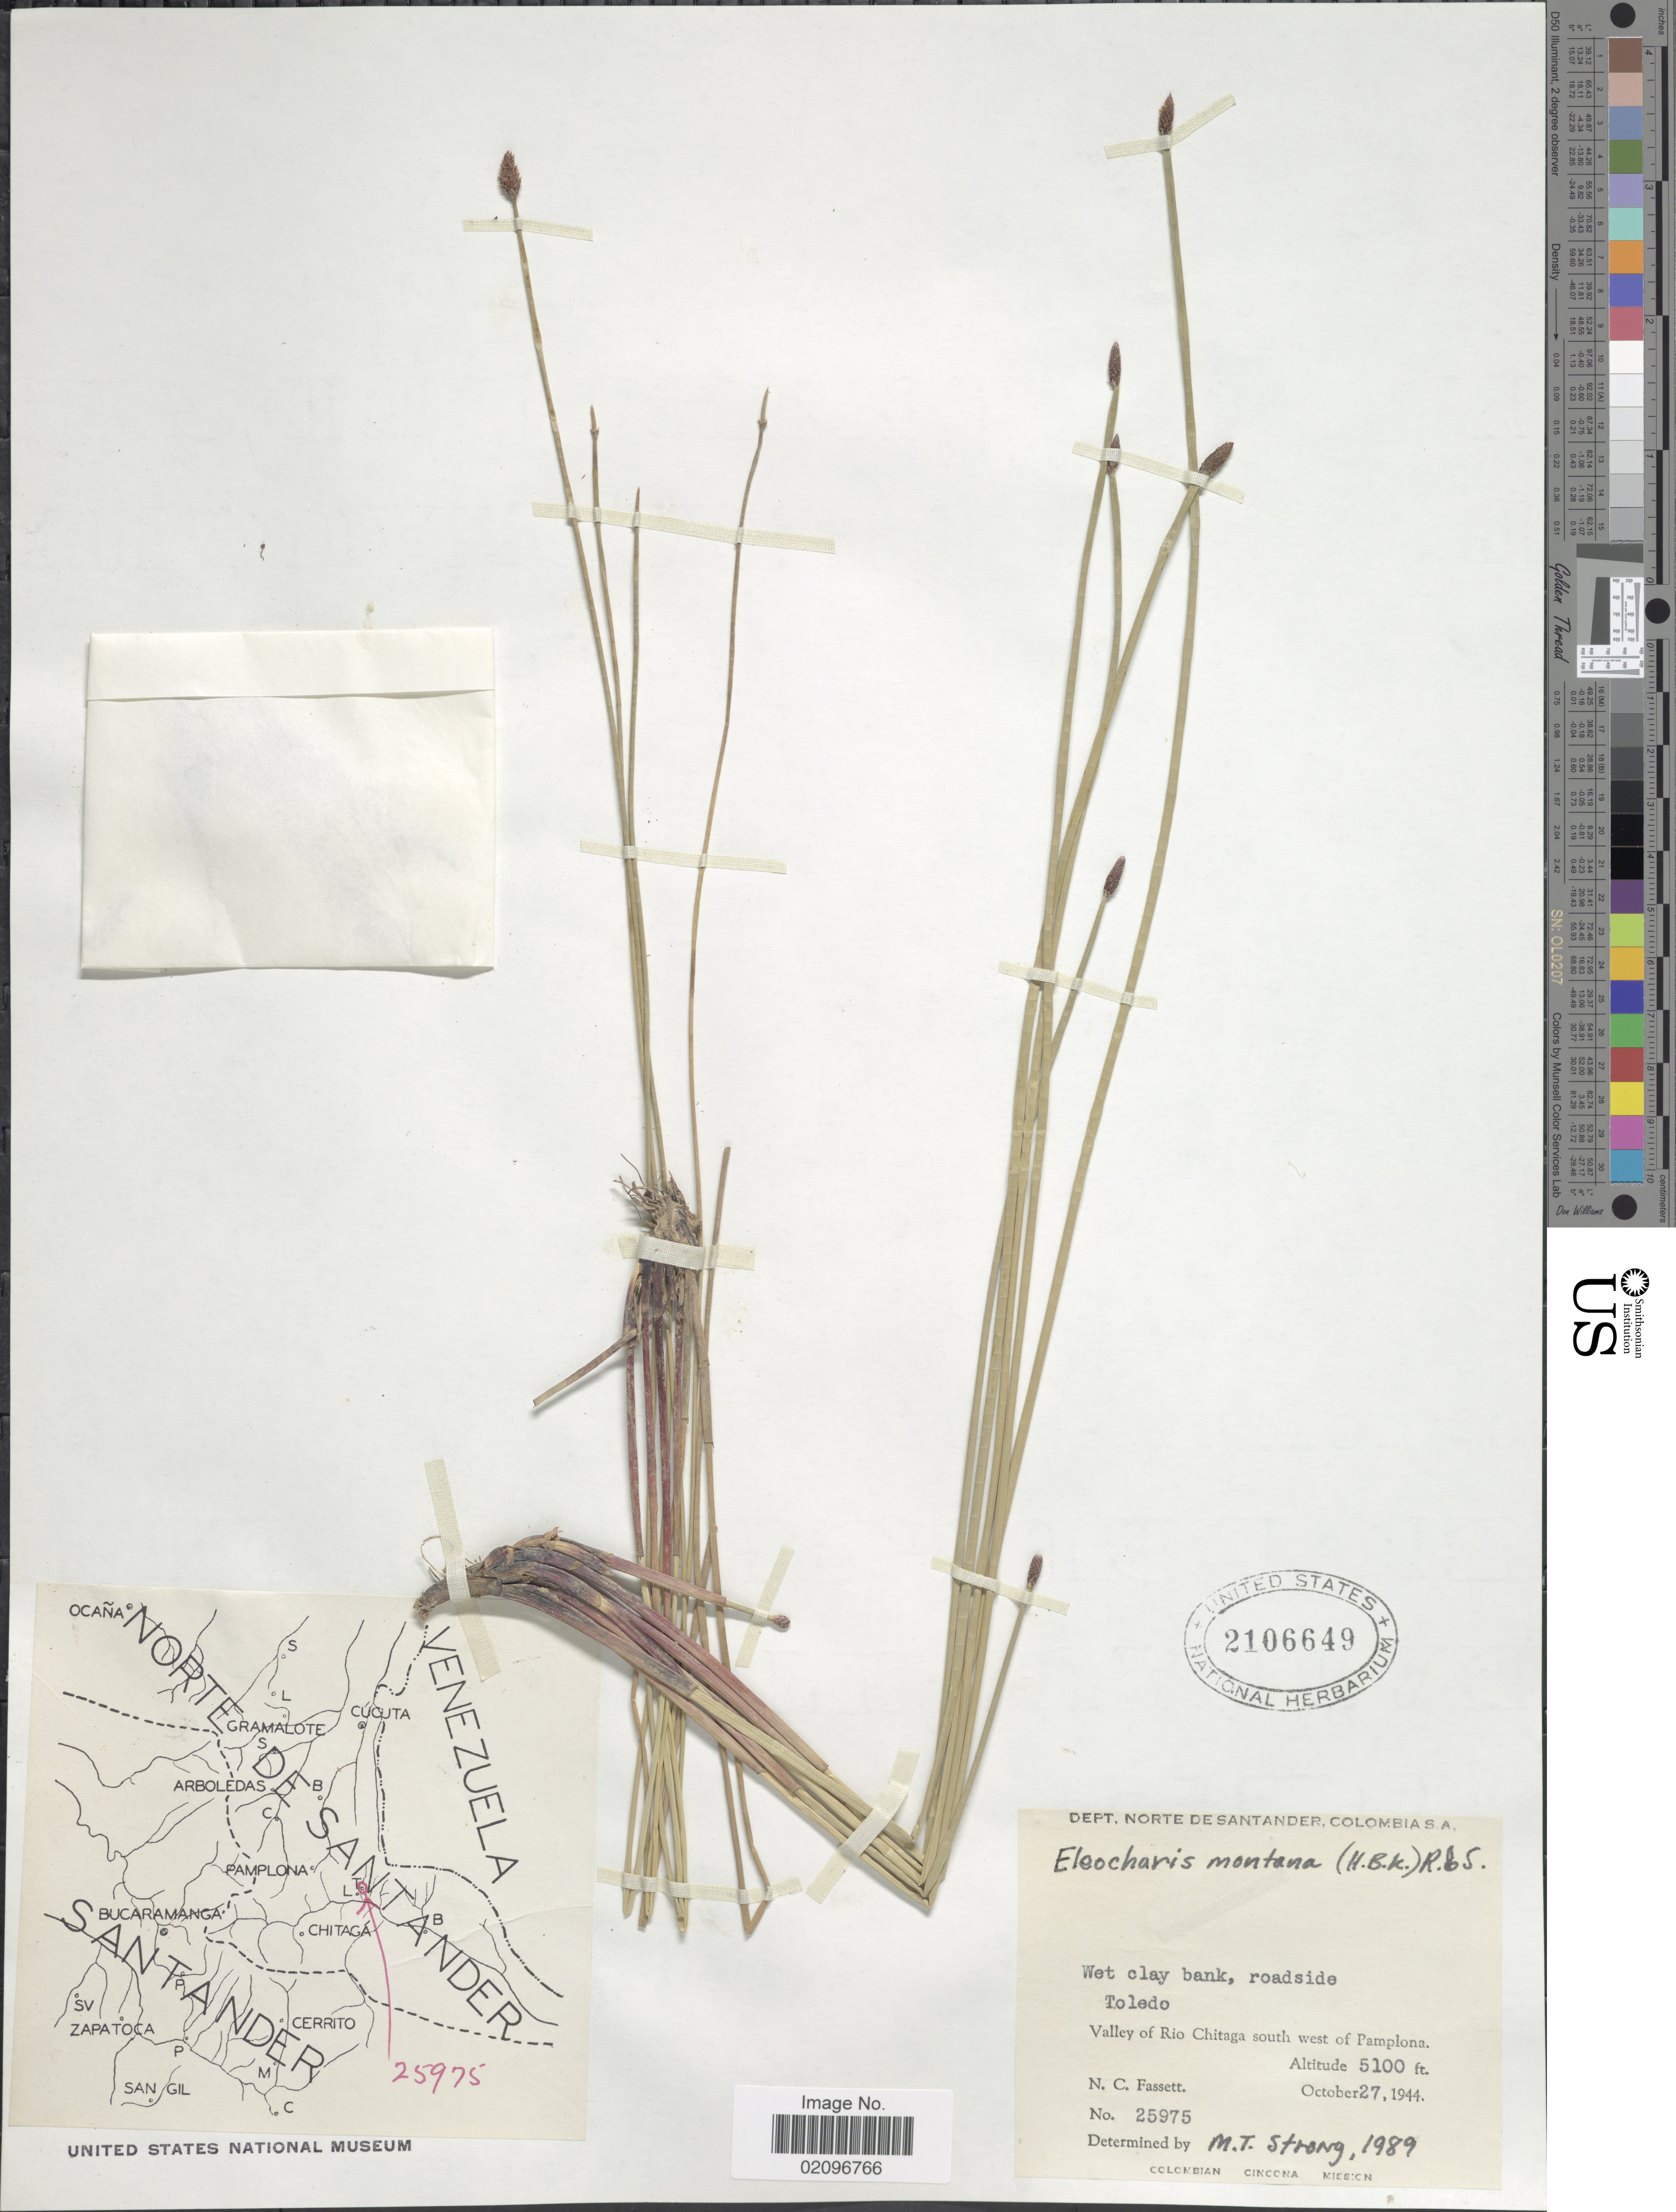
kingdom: Plantae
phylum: Tracheophyta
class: Liliopsida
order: Poales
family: Cyperaceae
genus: Eleocharis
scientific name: Eleocharis montana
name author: (Kunth) Roem. & Schult.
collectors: N. C. Fassett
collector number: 25975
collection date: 1944-10-27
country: Belize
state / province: Toledo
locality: Wet clay bank, roadside, Toledo, Valley of Rio Chitaga south west of Pamplona.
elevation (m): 1554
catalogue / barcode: US 2106649